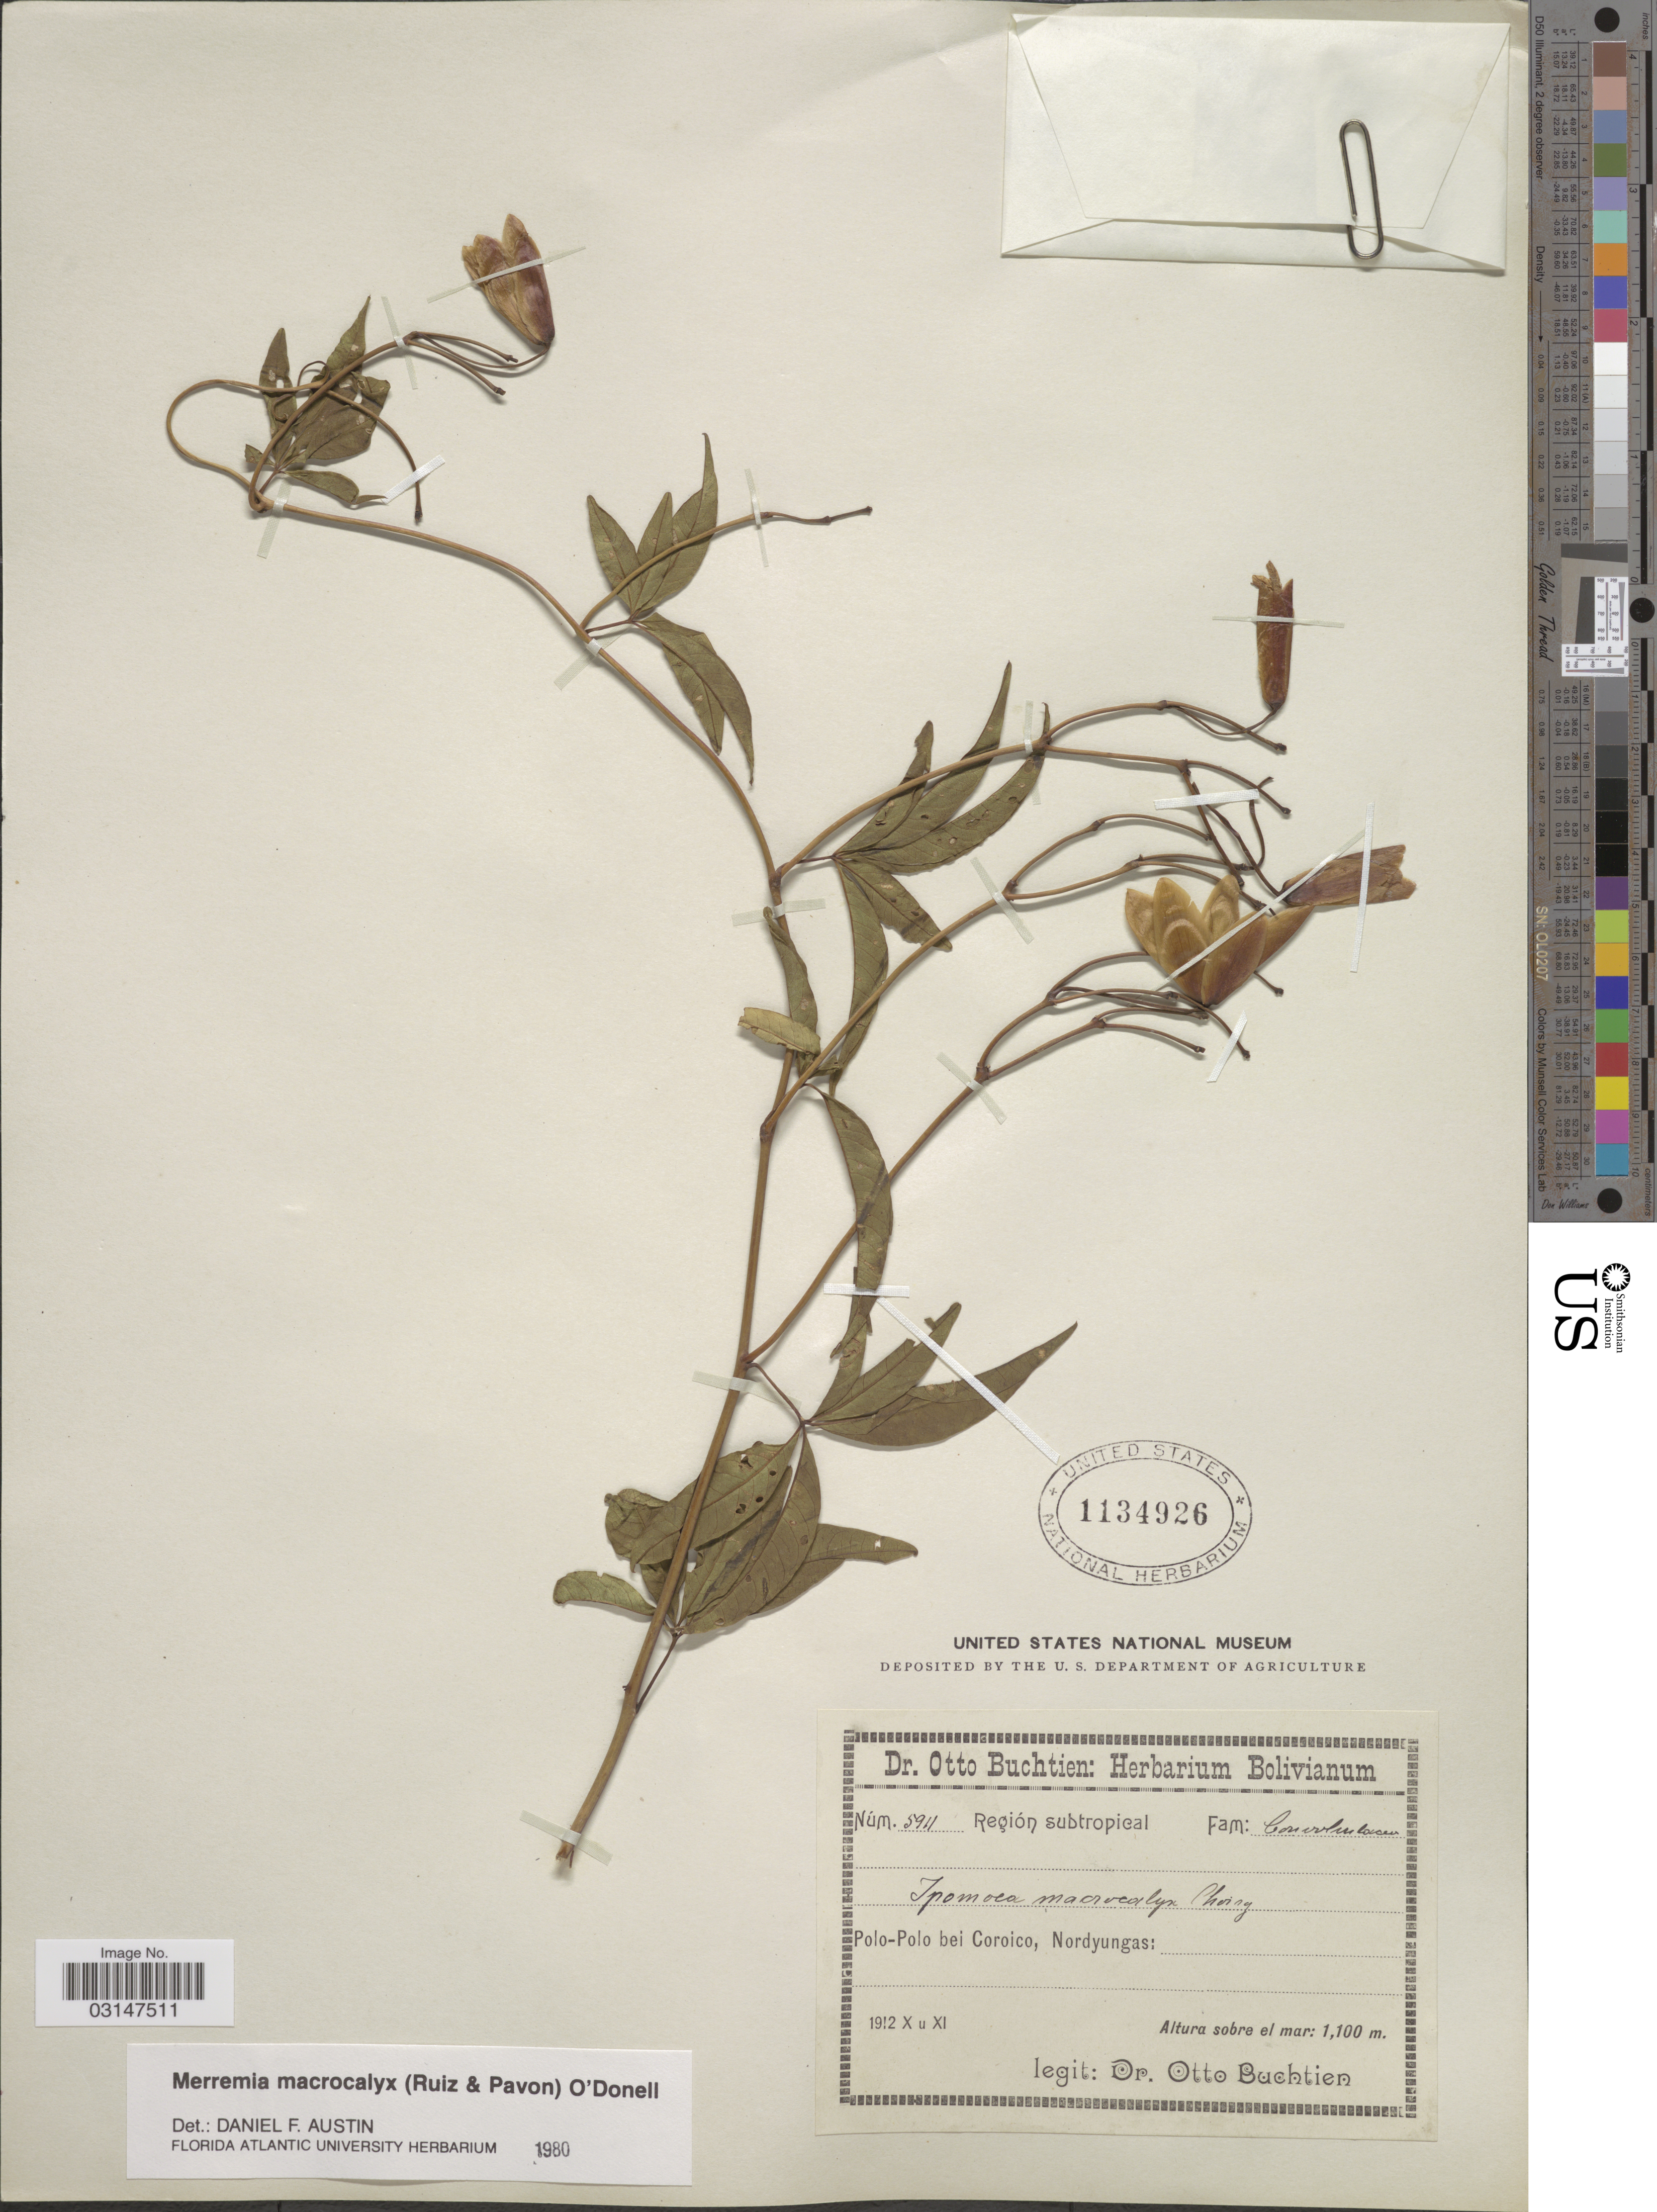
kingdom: Plantae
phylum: Tracheophyta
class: Magnoliopsida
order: Solanales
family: Convolvulaceae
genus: Distimake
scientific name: Distimake macrocalyx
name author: (Ruiz & Pav.) A. R. Simões & Staples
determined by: Strong, Mark T., (BOT), Smithsonian Institution - National Museum of Natural History (UNITED STATES)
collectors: O. Buchtien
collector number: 5911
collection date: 1912-10/1912-11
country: Bolivia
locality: Región subtropical. Polo-Polo bei Coroico, Nordyungas.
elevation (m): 1100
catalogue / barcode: US 1134926